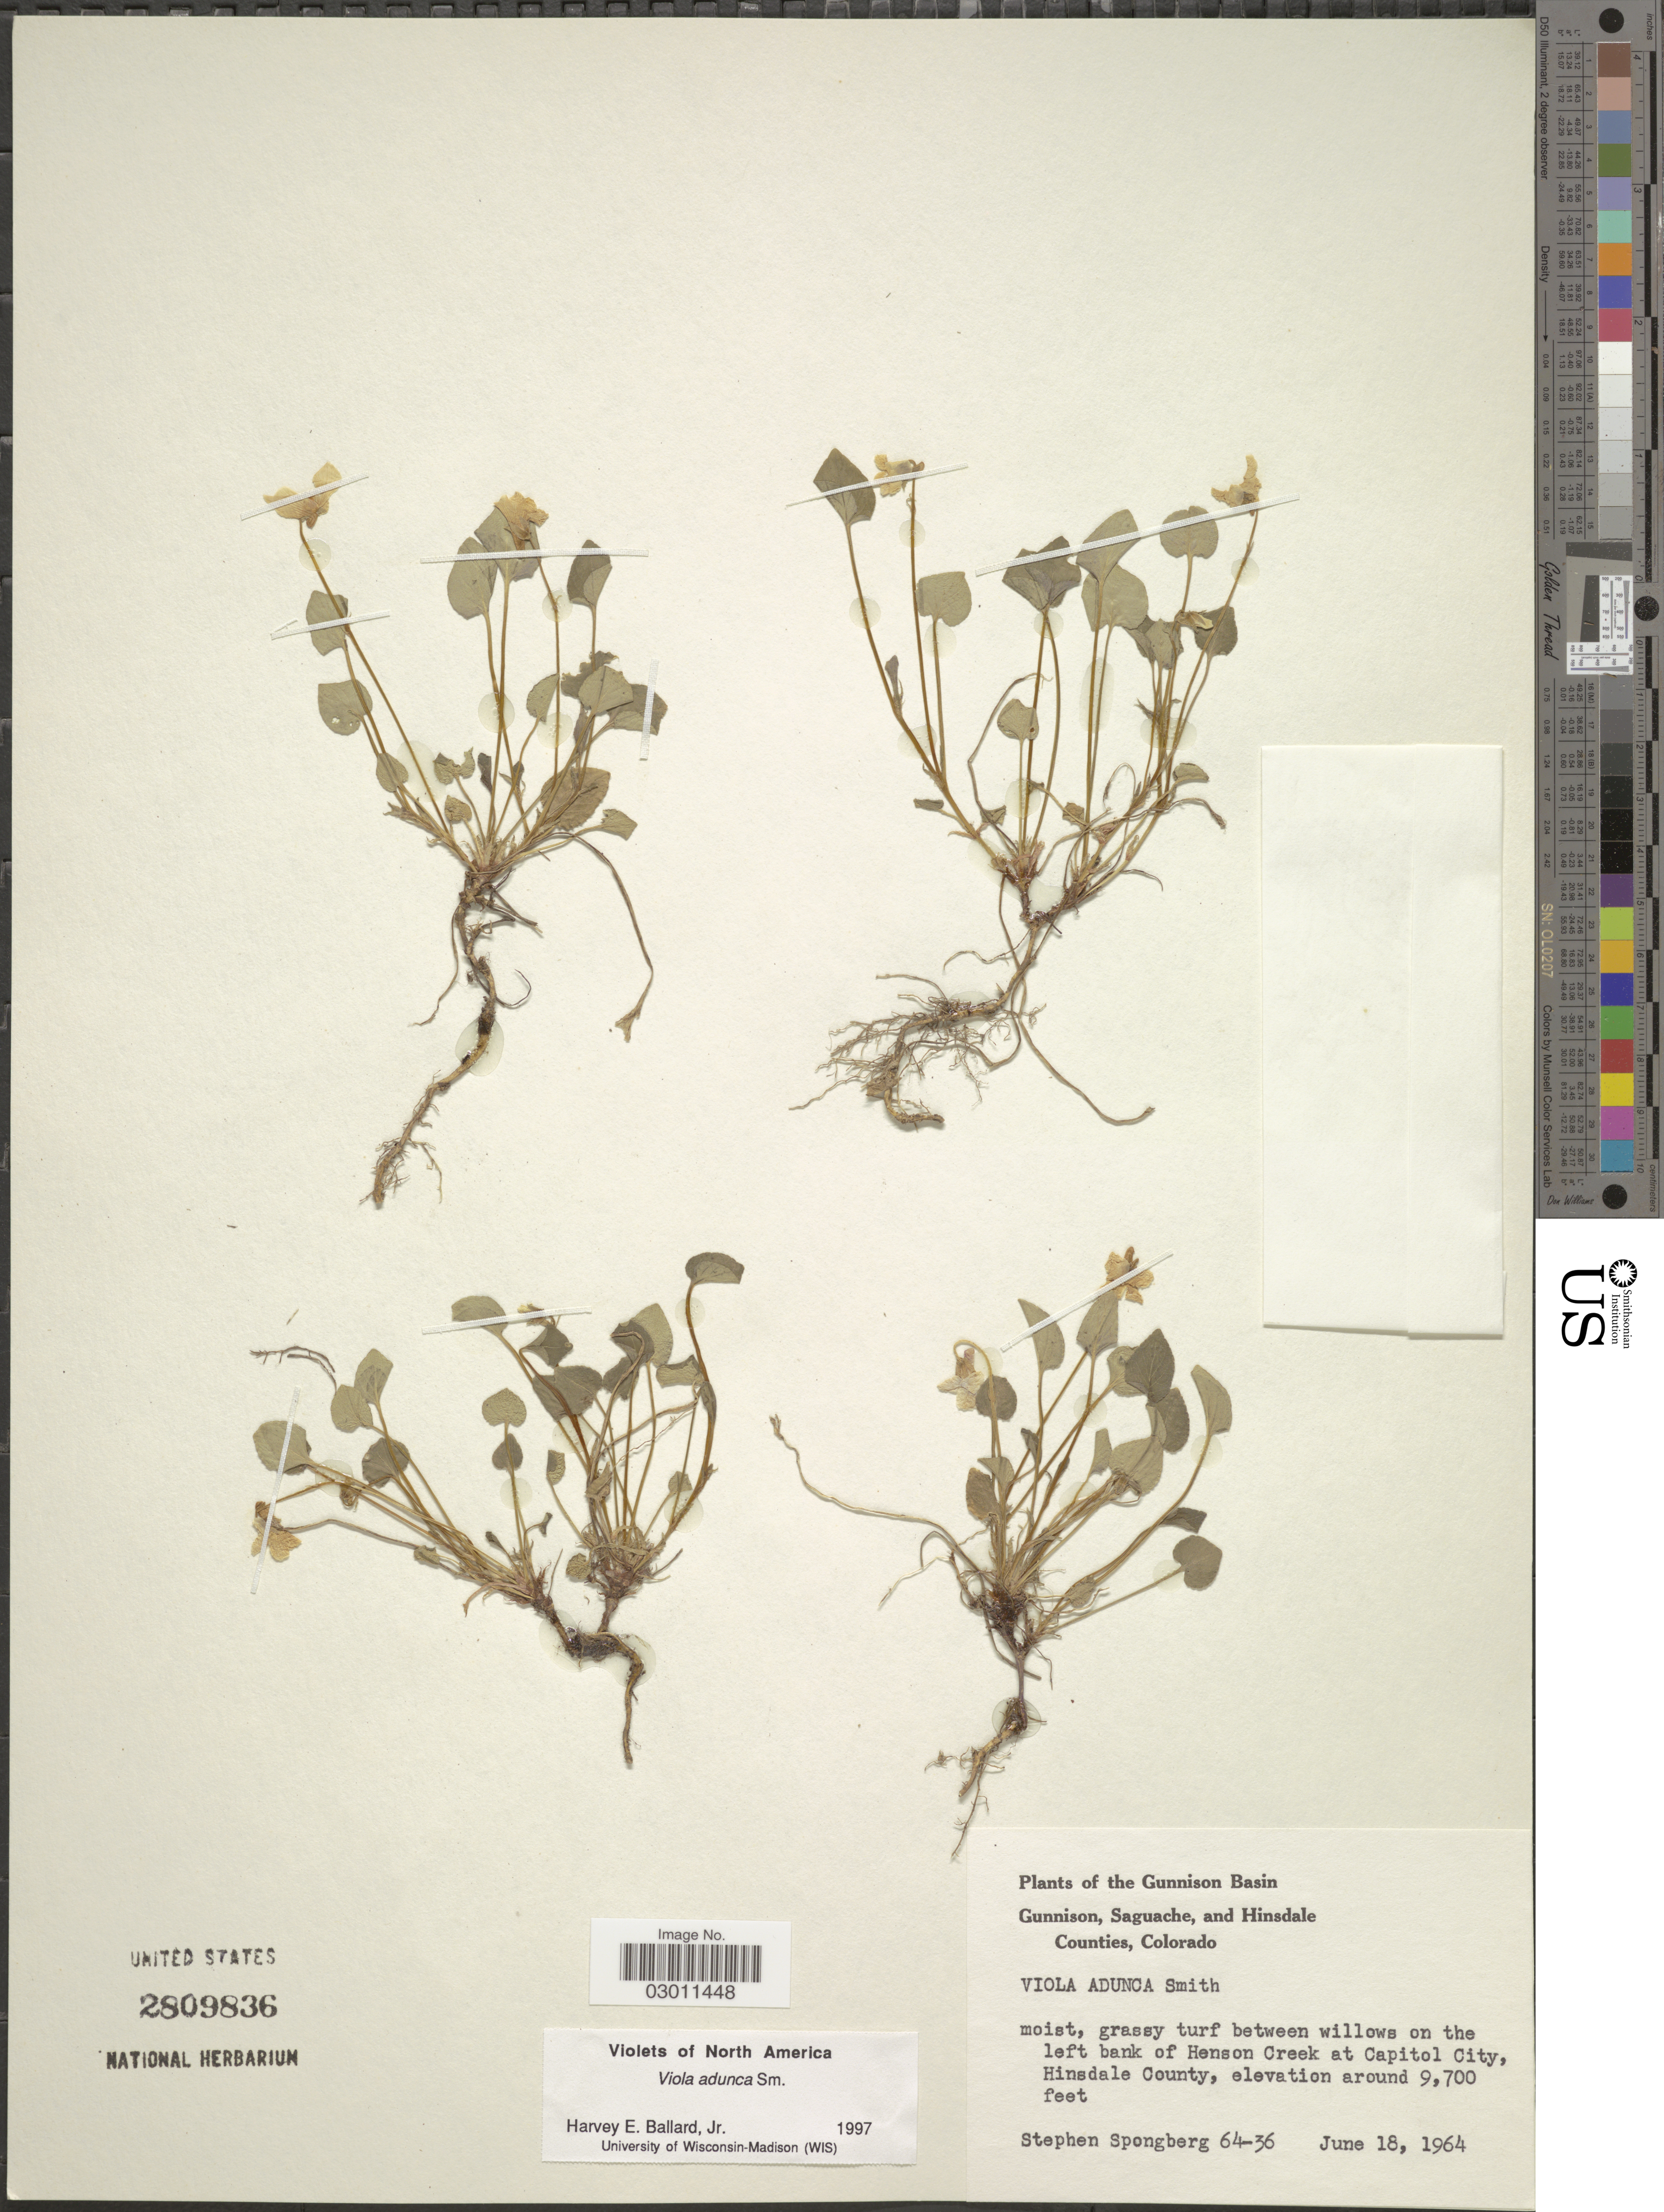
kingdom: Plantae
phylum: Tracheophyta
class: Magnoliopsida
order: Malpighiales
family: Violaceae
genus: Viola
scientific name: Viola adunca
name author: Sm.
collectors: S. A.Spongberg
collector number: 64-36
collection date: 1964-06-18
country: United States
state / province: Colorado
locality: The Gunnison Basin, Gunnison, Saguache, and Hinsdale Counties, grassy turf between willows on the left bank of Henson Creek at Capitol City, Hinsdale County.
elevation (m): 2957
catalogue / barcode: US 2809836